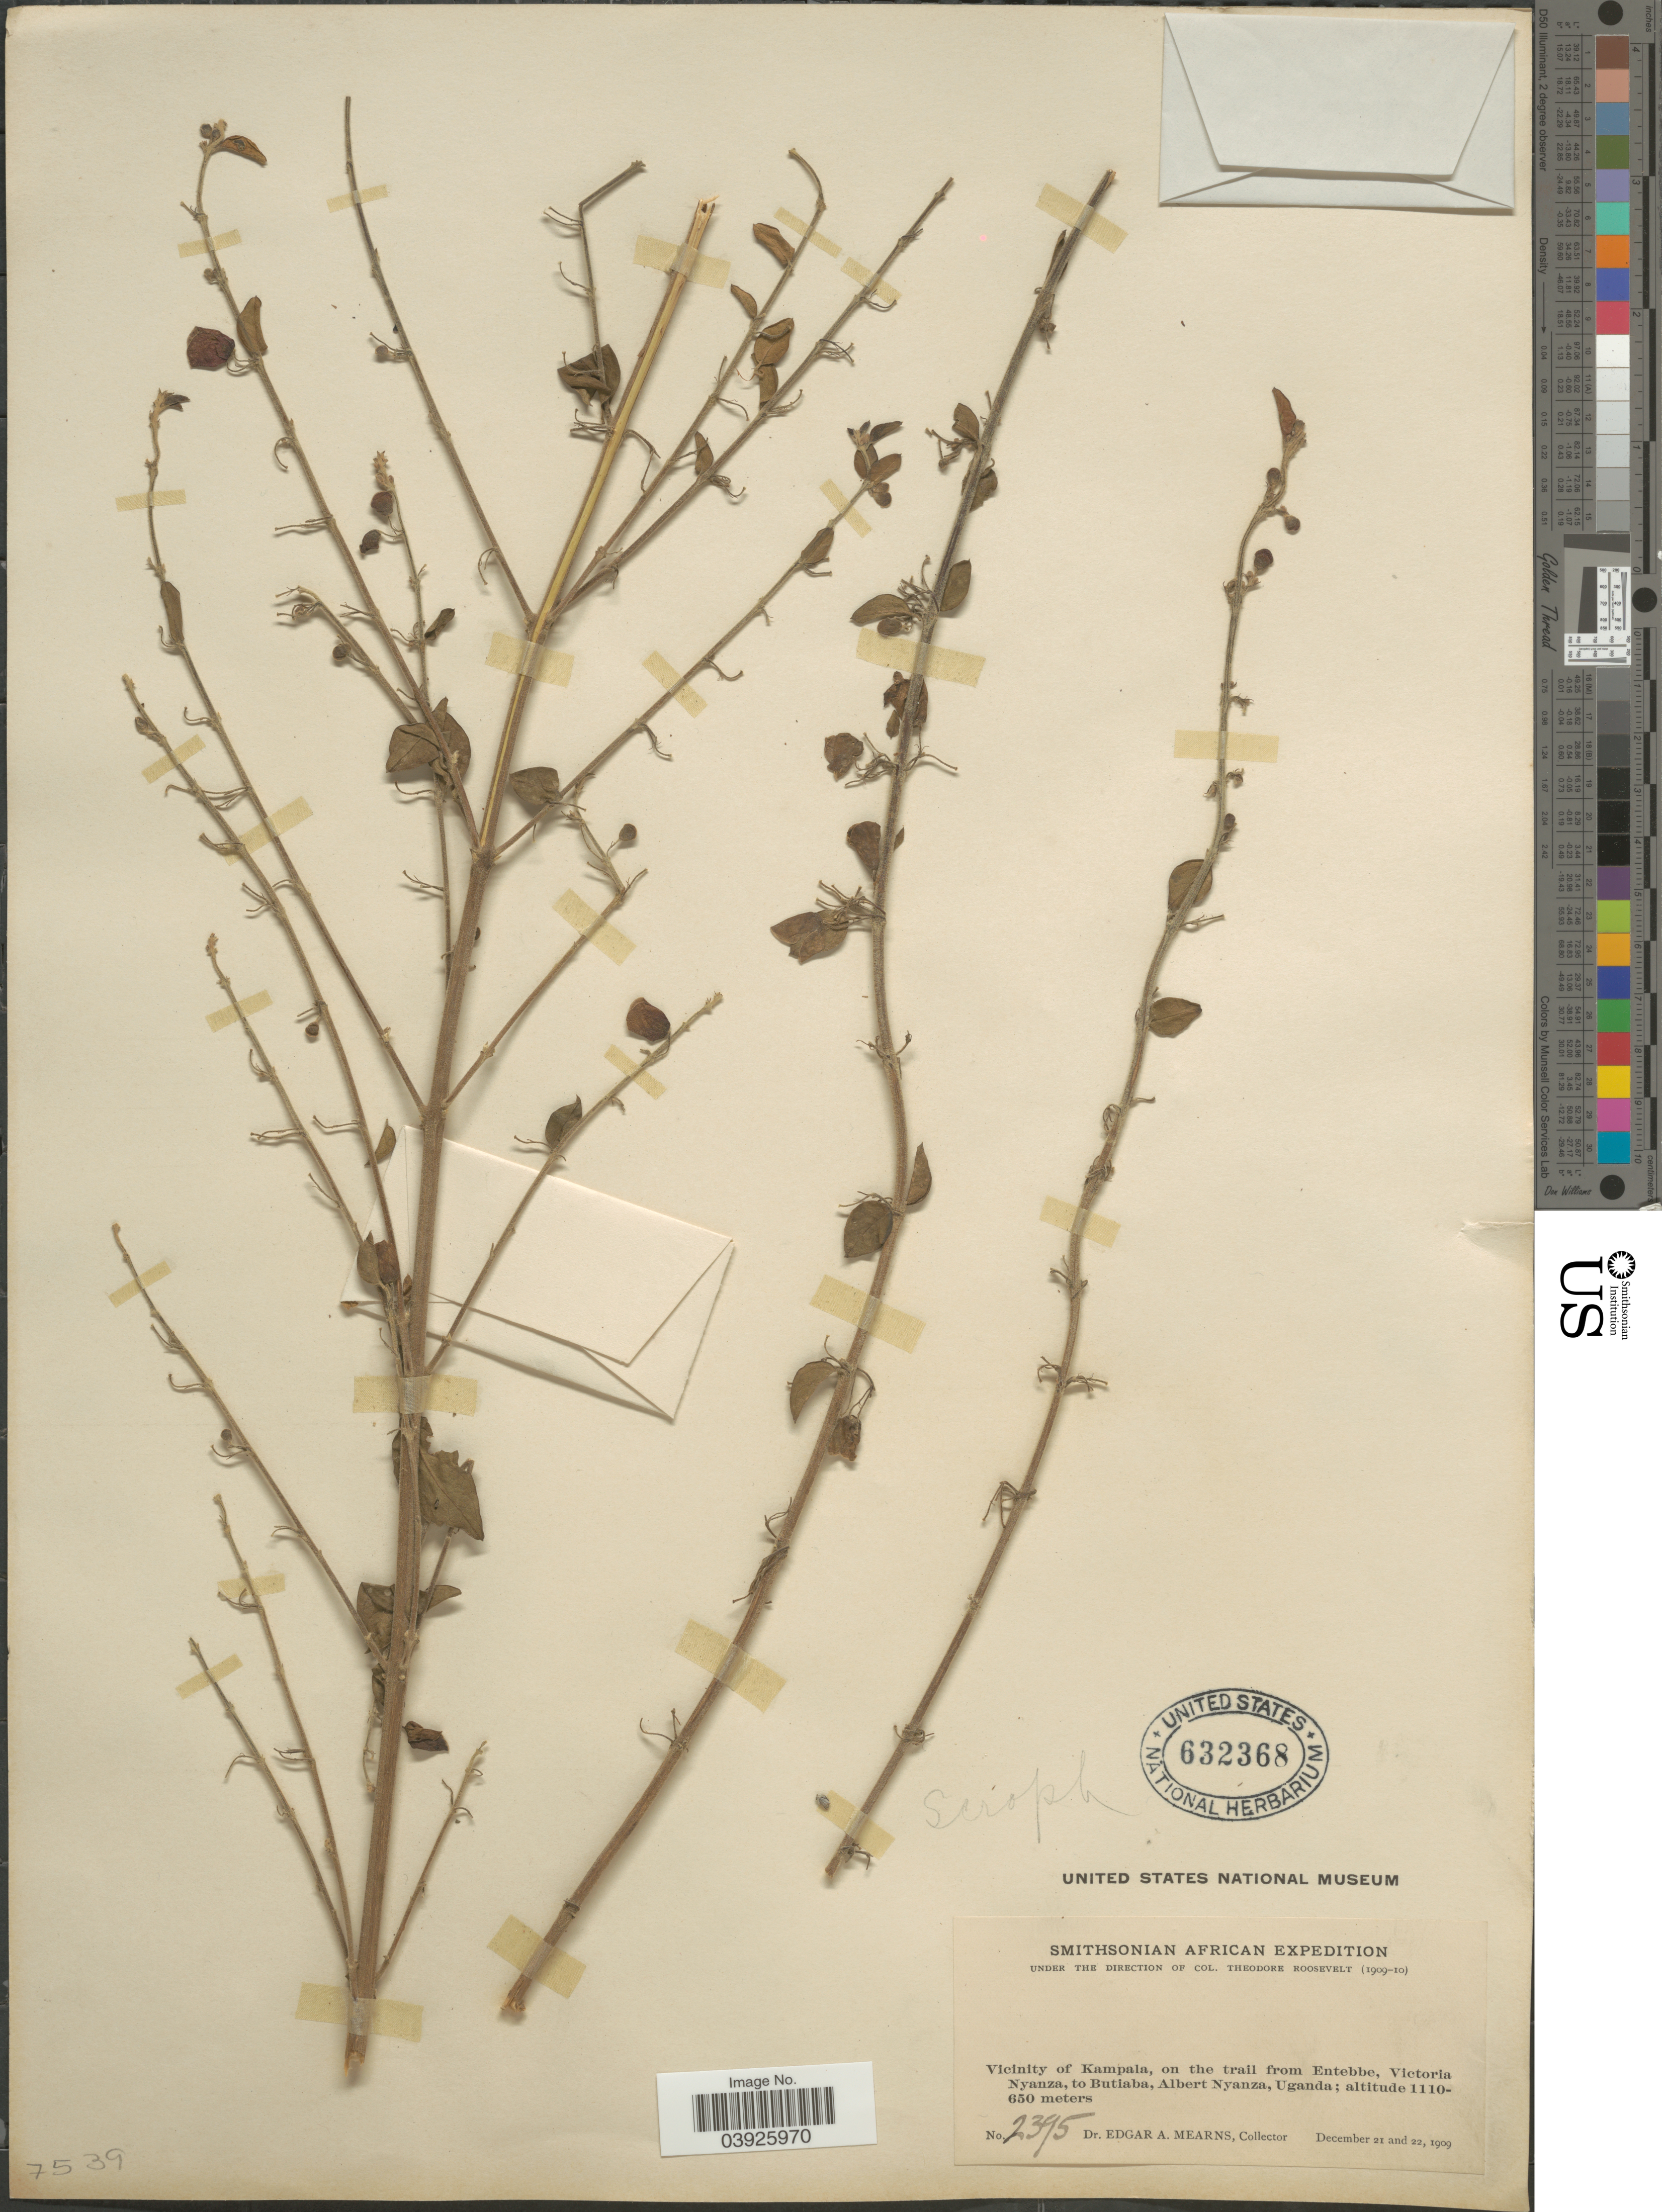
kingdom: Plantae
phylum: Tracheophyta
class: Magnoliopsida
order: Lamiales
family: Scrophulariaceae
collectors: E. A. Mearns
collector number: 2395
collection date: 1909-12-21/1909-12-22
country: Uganda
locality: Vicinity of Kampala, on the trail from Entebbe, Victoria Nyanza, to Butiaba, Albert Nyanza.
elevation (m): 650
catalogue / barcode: US 632368